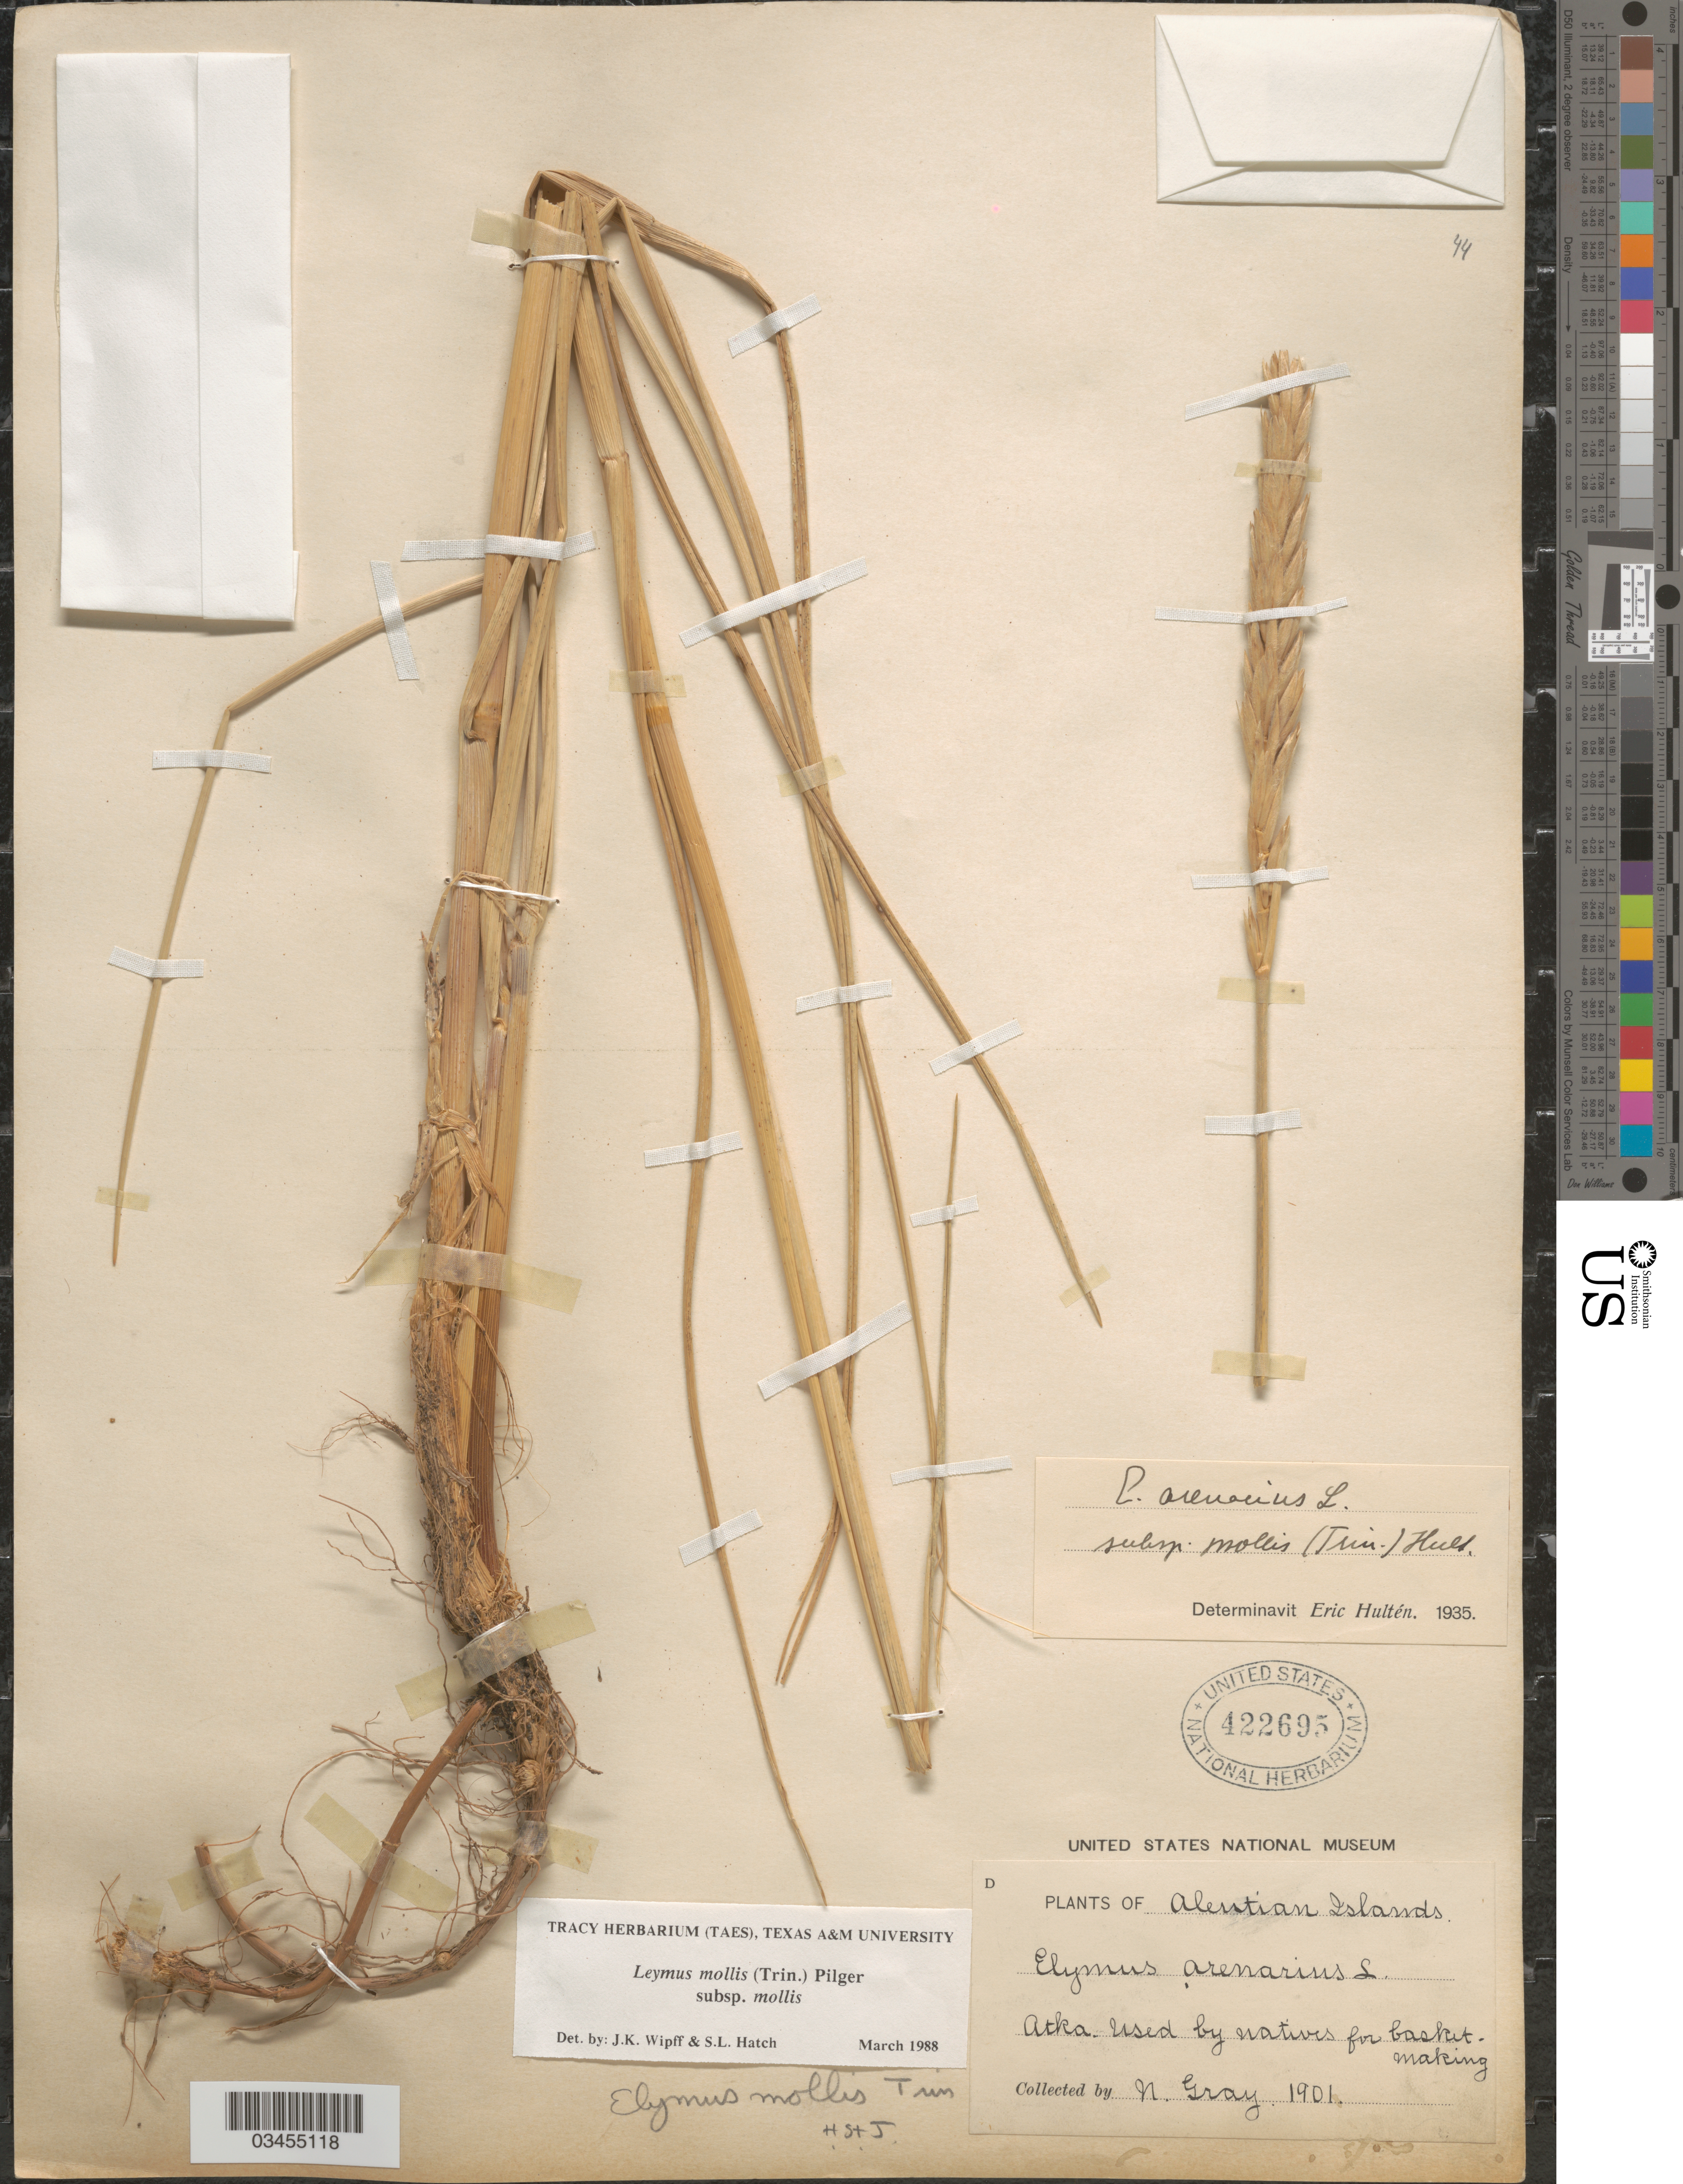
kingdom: Plantae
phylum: Tracheophyta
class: Liliopsida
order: Poales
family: Poaceae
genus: Leymus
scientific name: Leymus mollis subsp. mollis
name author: (Trin.) Pilg.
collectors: N. E. Gray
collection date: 1901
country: United States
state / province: Alaska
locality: Aleutian Islands. Atka.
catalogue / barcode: US 422695